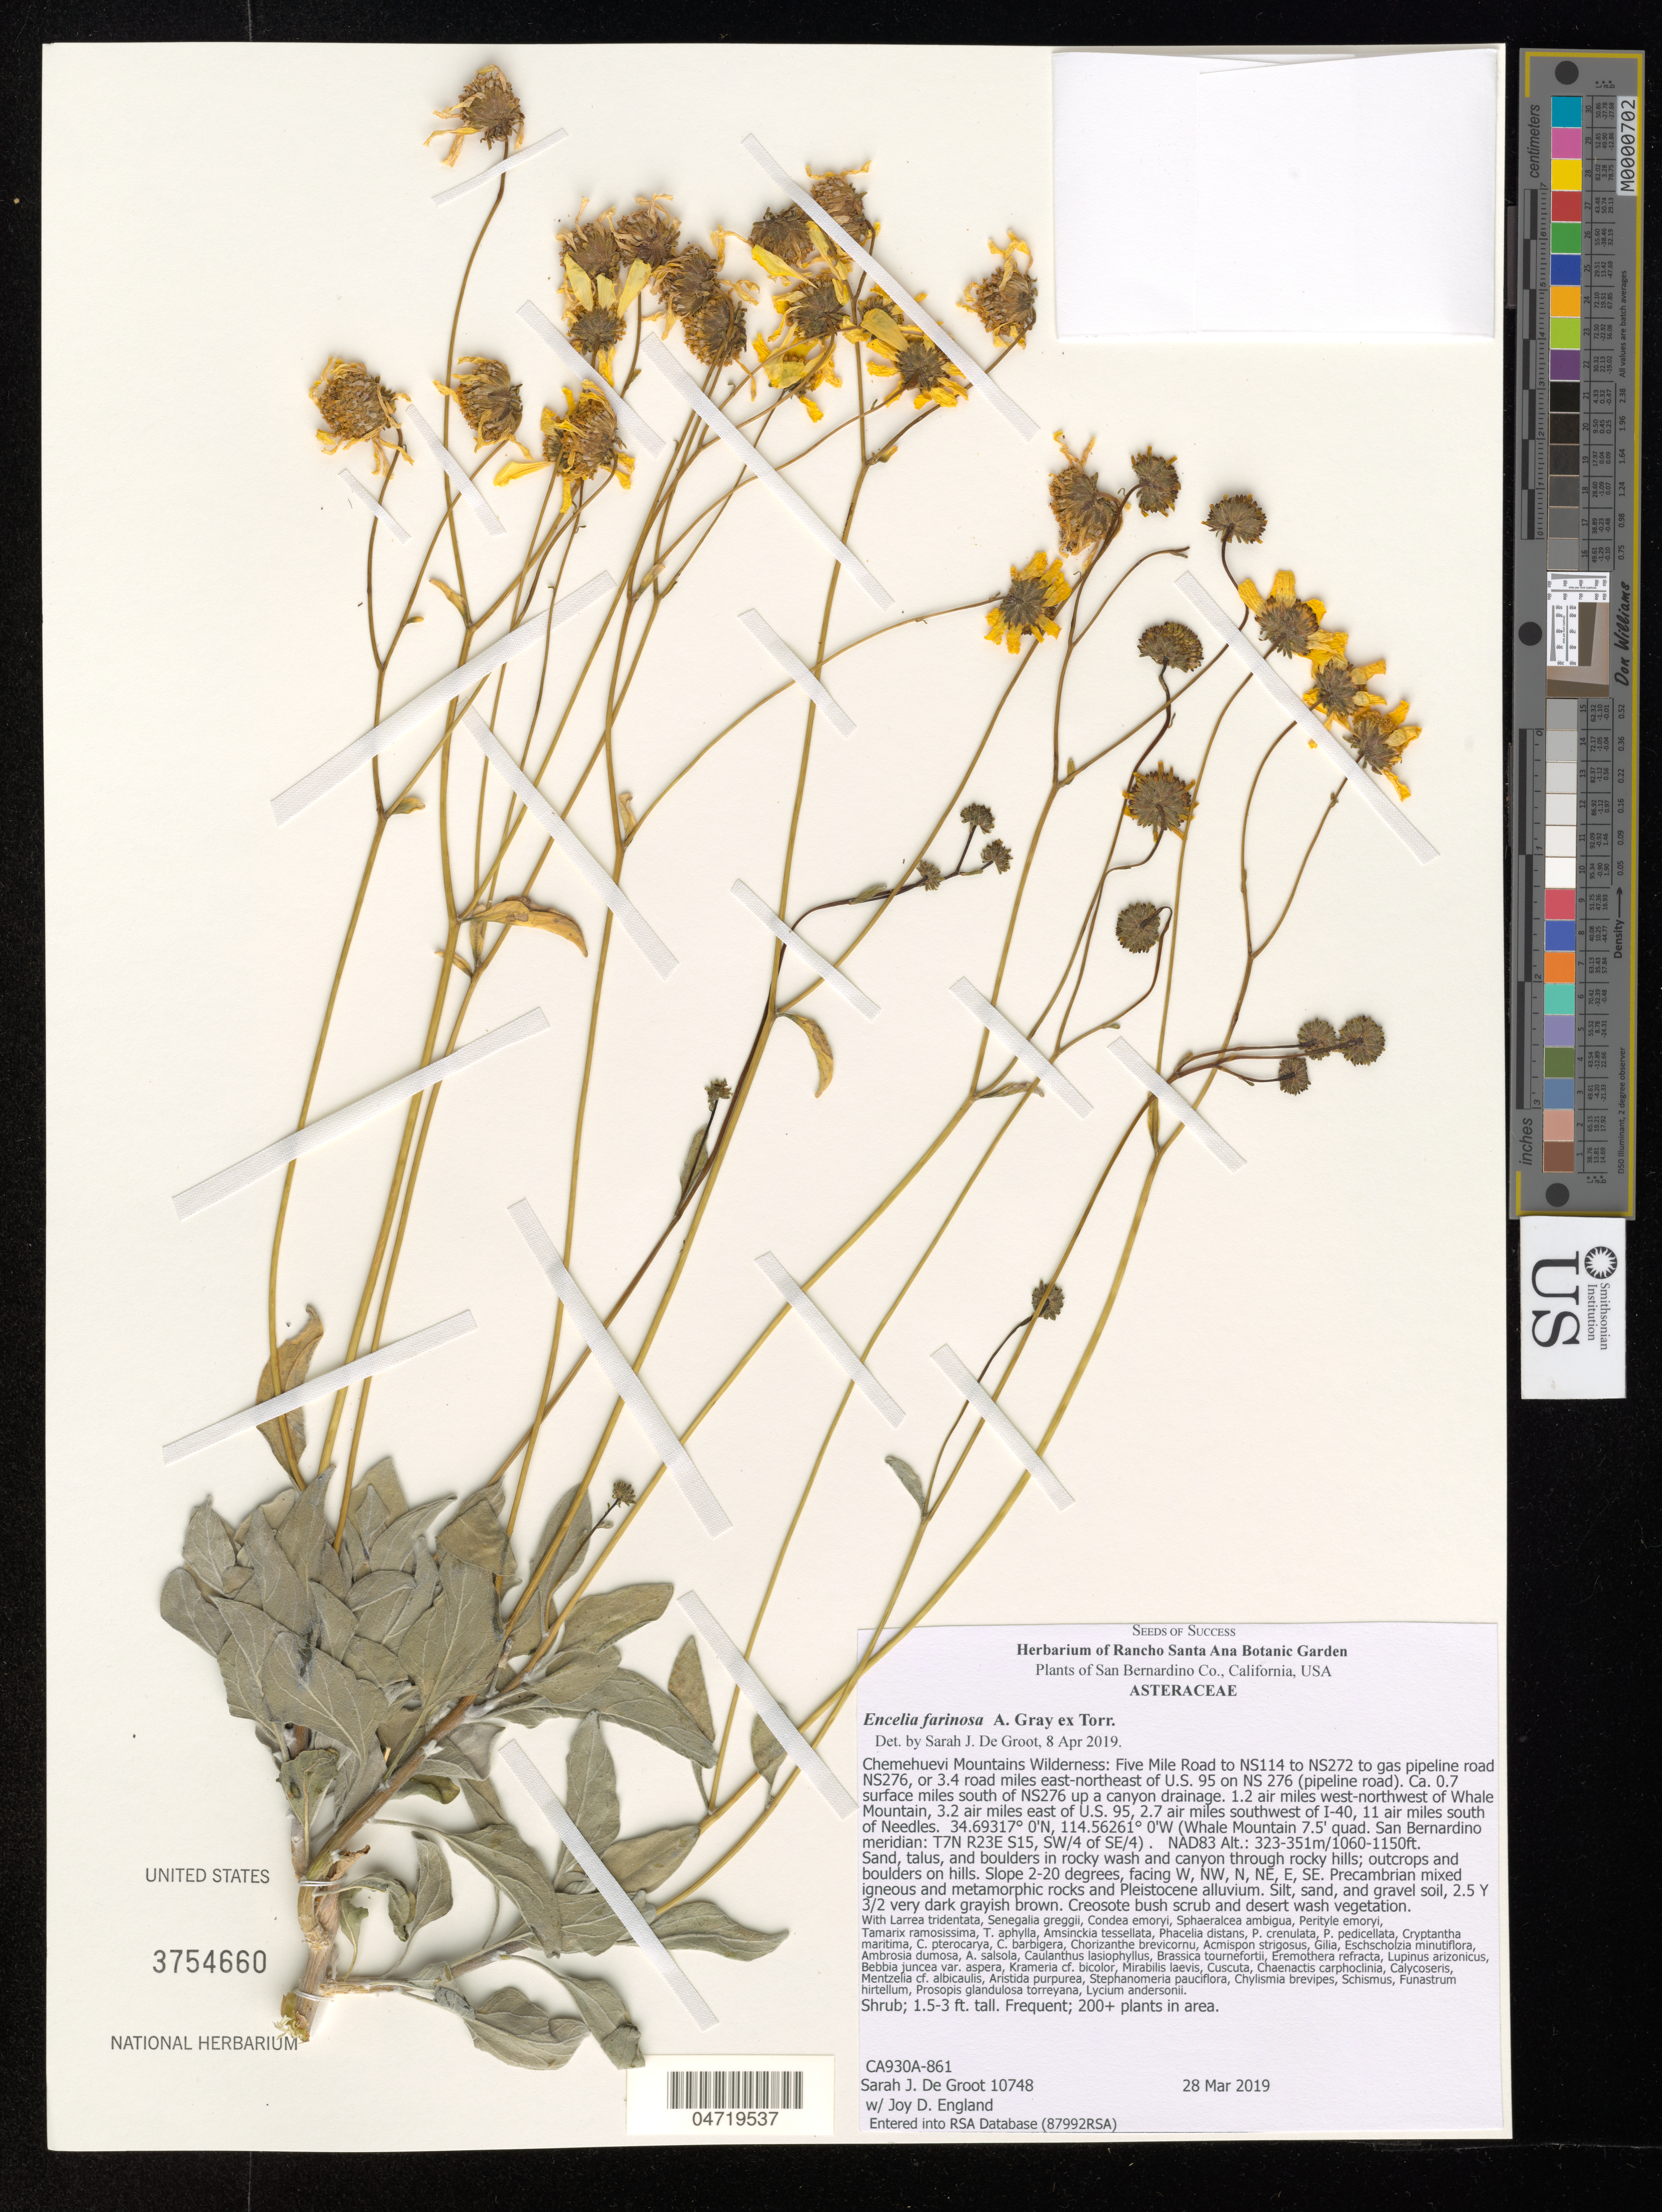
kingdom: Plantae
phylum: Tracheophyta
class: Magnoliopsida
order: Asterales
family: Asteraceae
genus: Encelia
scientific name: Encelia farinosa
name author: A. Gray ex Torr. in Emory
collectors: S. De Groot & J. England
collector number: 10748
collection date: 2019-03-28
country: United States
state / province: California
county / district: San Bernardino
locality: San Bernardino Co. Chemehuevi Mountains Wilderness: Five Mile Road to NS114 to NS272 to gas pipeline road NS276, or 3.4 road miles east-northeast of U.S. 95 on NS 276 (pipeline road). Ca. 0.7 surface miles south of NS276 up a canyon drainage. 1.2 air miles west-northwest of Whale Mountain, 3.2 air miles east of U.S. 95, 2.7 air miles southwest of I-40, 11 air miles south of Needles. (Whale Mountain 7.5' quad. San Bernardino meridian: T7N R23E S15, SW/4 of SE/4). NAD83.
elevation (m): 323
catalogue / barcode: US 3754660